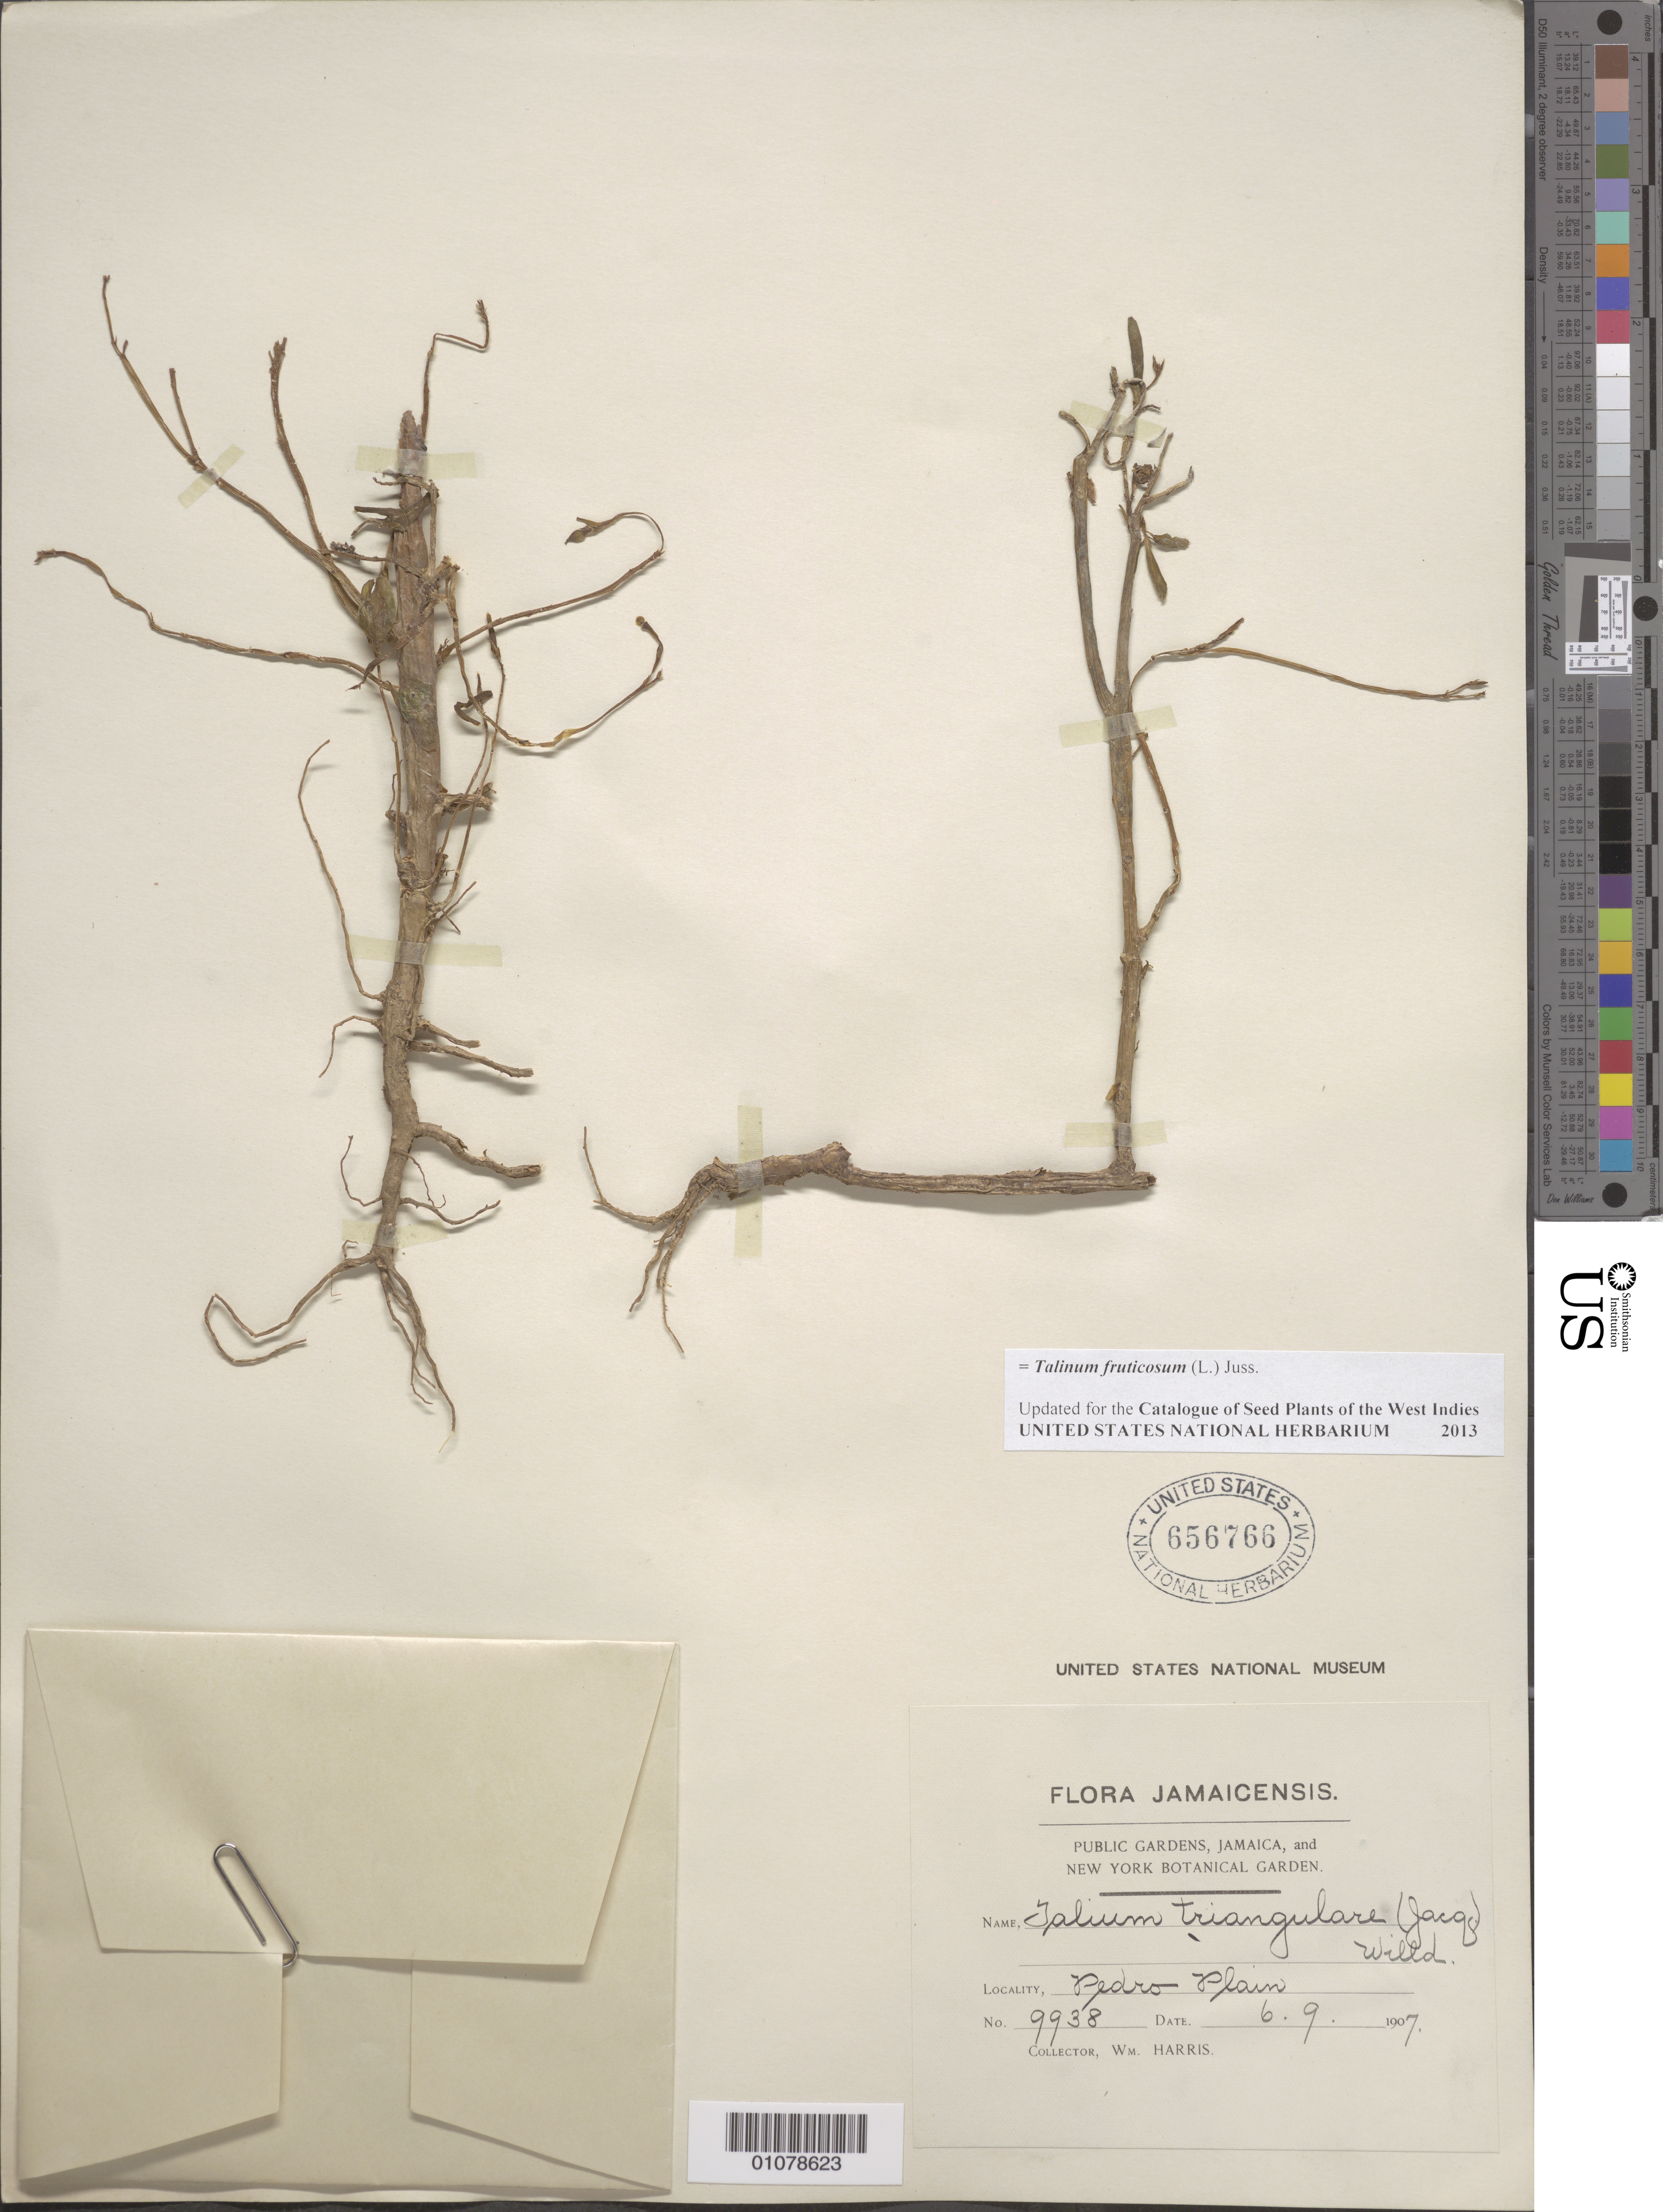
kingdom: Plantae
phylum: Tracheophyta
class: Magnoliopsida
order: Caryophyllales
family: Talinaceae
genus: Talinum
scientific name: Talinum fruticosum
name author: (L.) Juss.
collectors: W. Harris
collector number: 9938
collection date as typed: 06 Sep 1907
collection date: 1907-09-06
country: Jamaica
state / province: Saint Elizabeth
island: Jamaica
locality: Pedro Plain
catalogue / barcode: US 656766